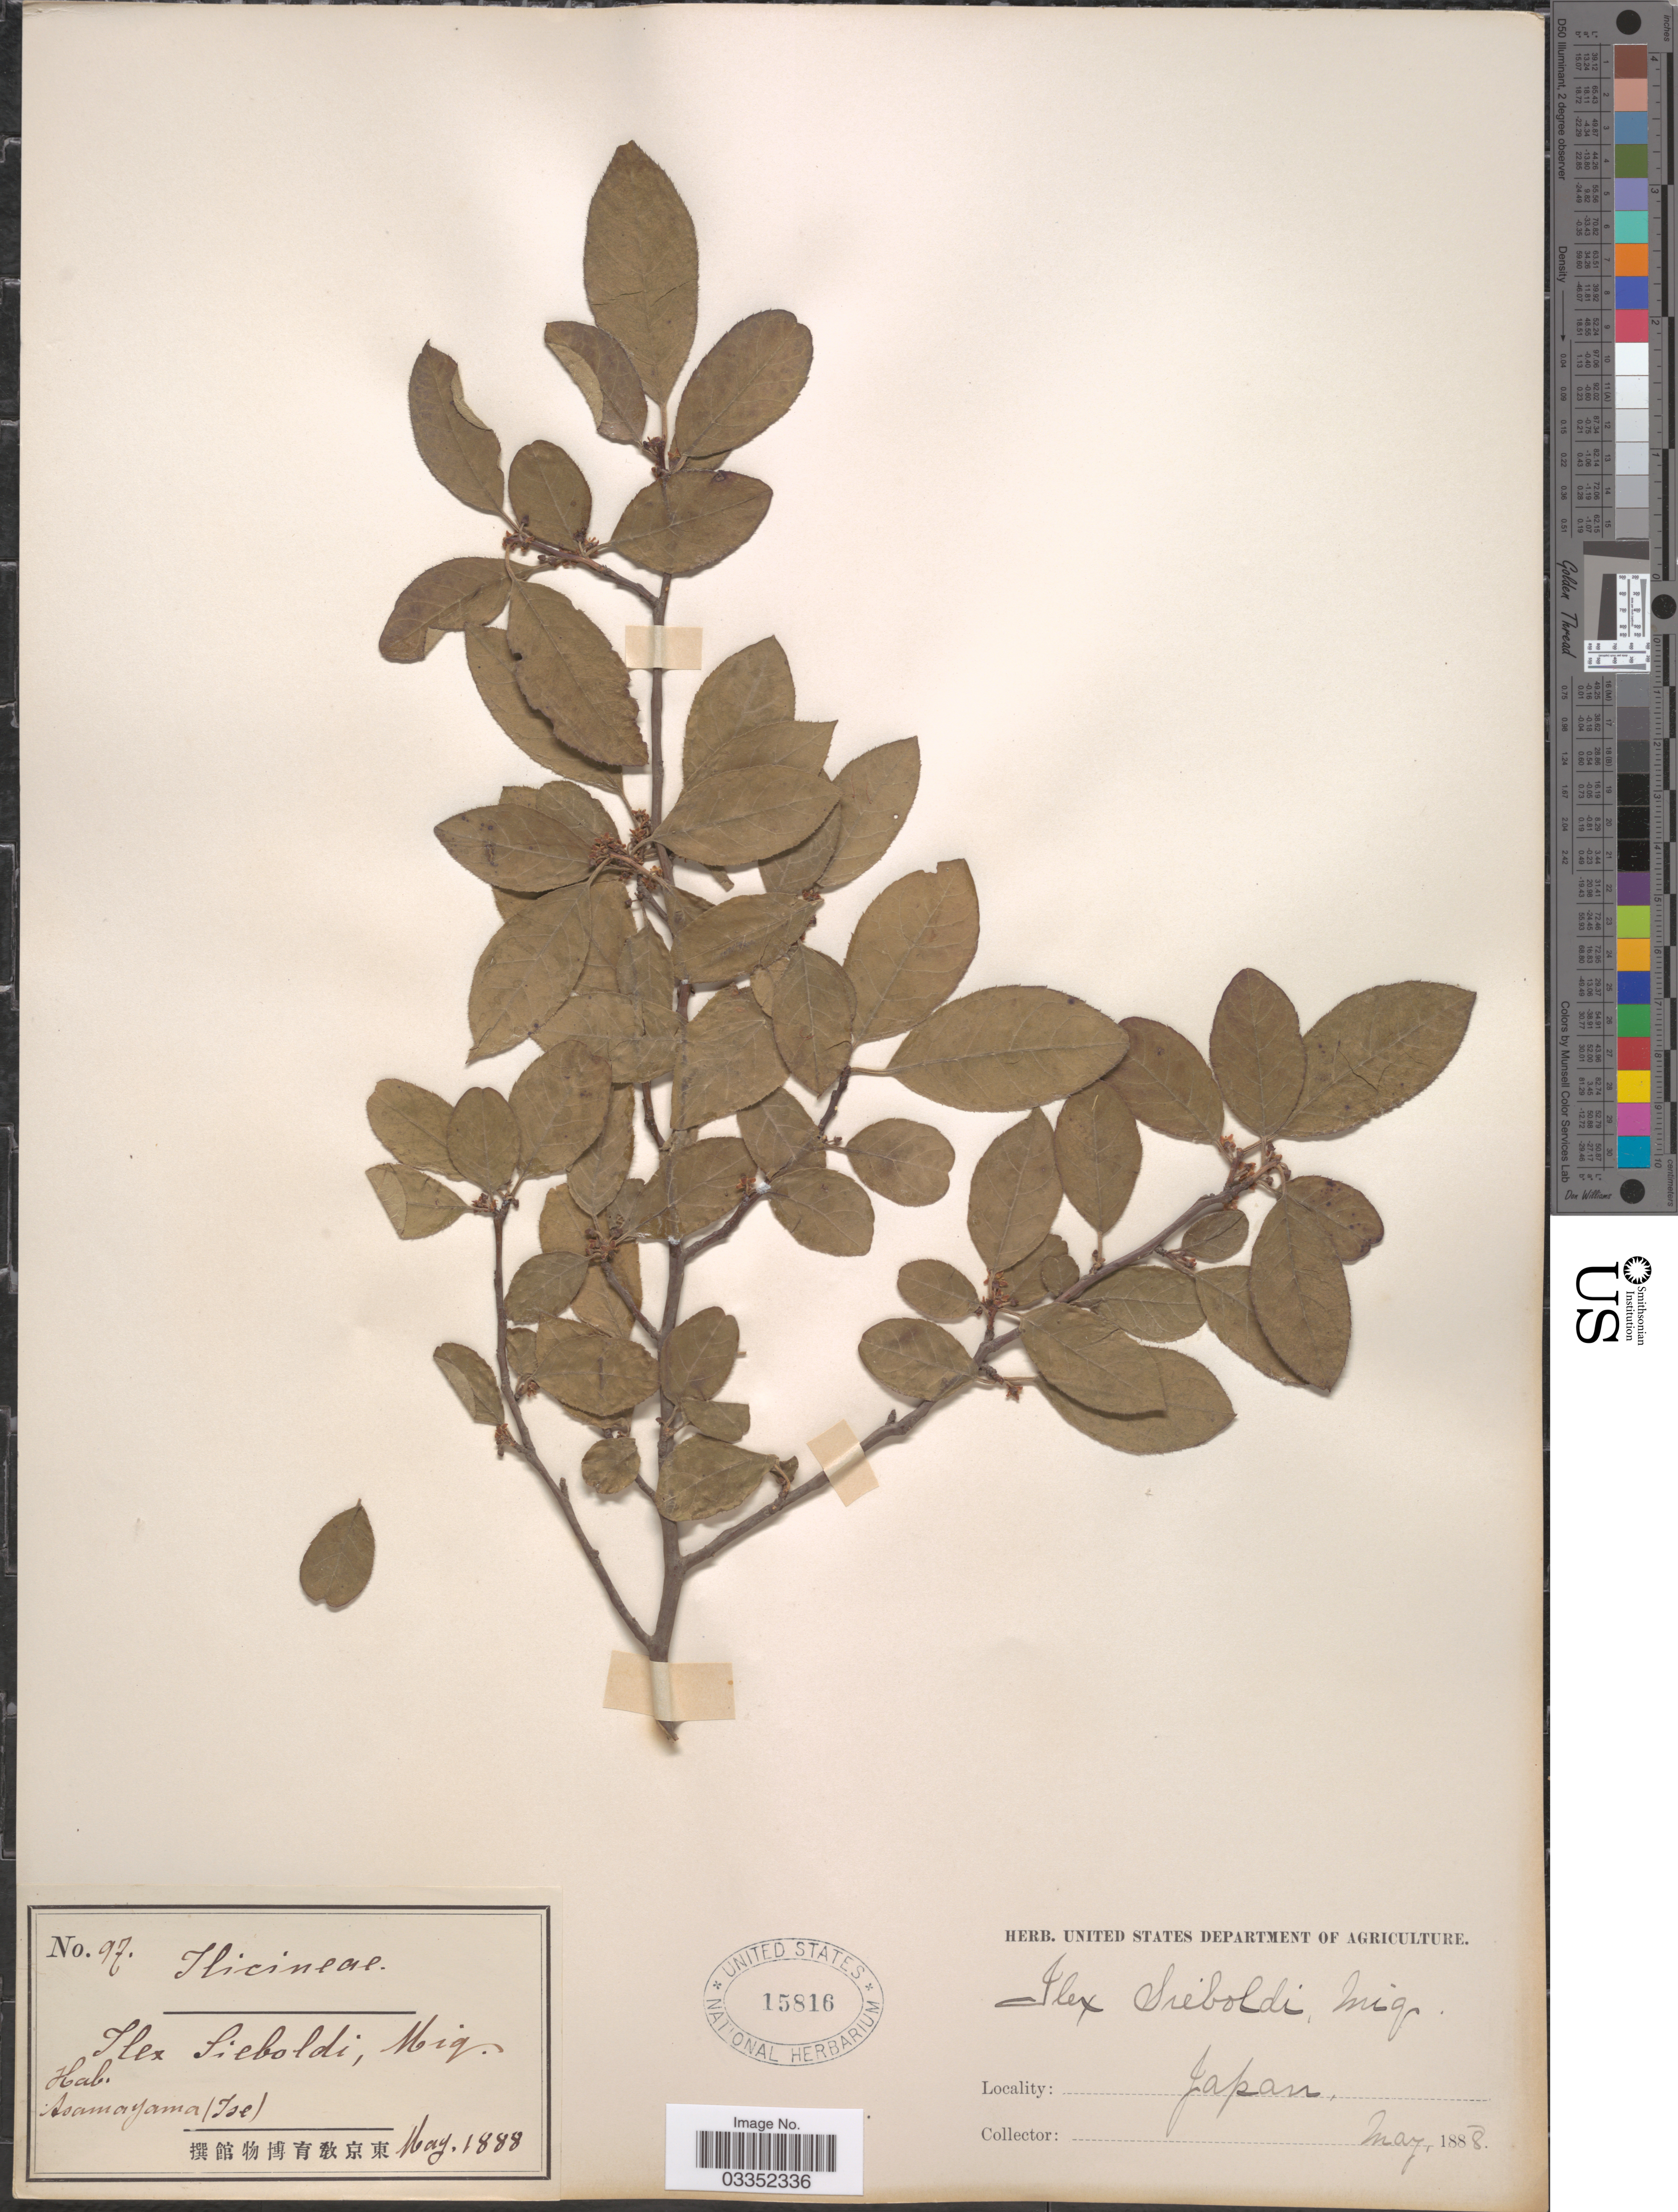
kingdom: Plantae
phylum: Tracheophyta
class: Magnoliopsida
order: Aquifoliales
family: Aquifoliaceae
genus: Ilex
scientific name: Ilex sieboldii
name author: Miq.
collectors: ex herb. U. S. Department of Agriculture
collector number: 97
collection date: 1888-05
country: Japan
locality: Asamayama (Ise).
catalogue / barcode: US 15816